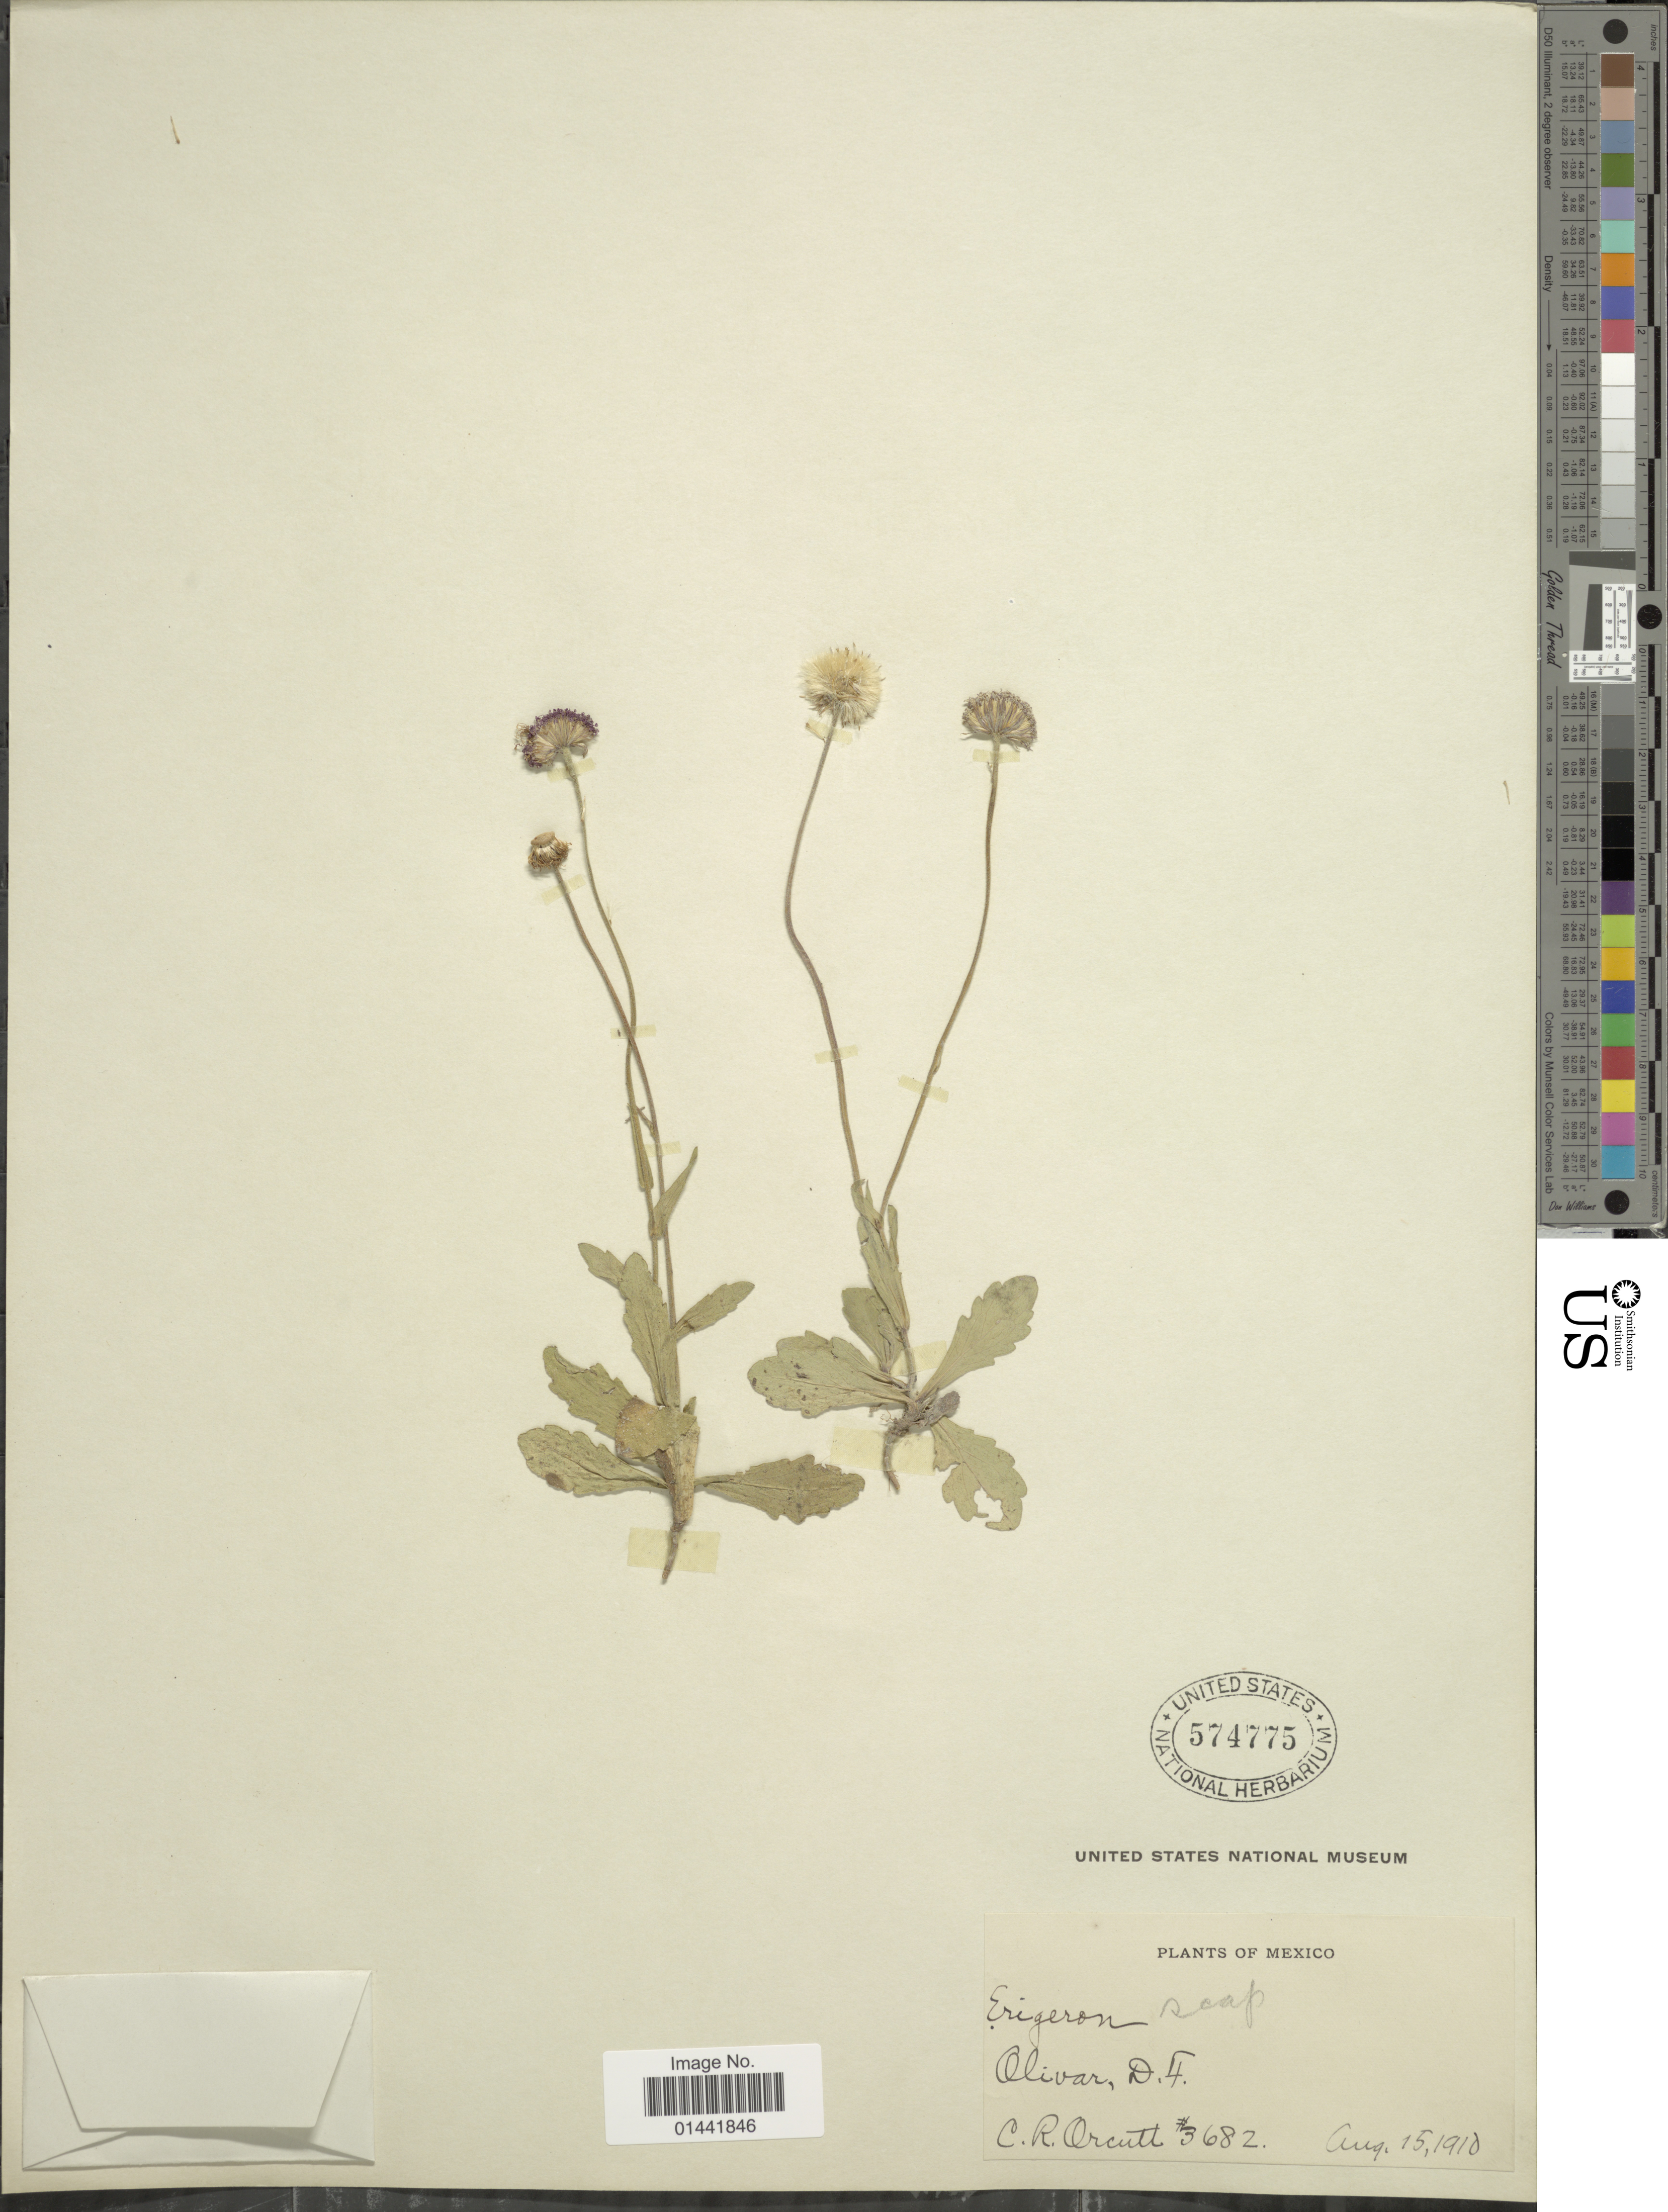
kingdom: Plantae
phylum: Tracheophyta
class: Magnoliopsida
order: Asterales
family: Asteraceae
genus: Erigeron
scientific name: Erigeron scaposus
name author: DC.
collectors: C. R. Orcutt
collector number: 3682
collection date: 1910-08-15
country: Mexico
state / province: Distrito Federal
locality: Olivar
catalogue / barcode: US 574775